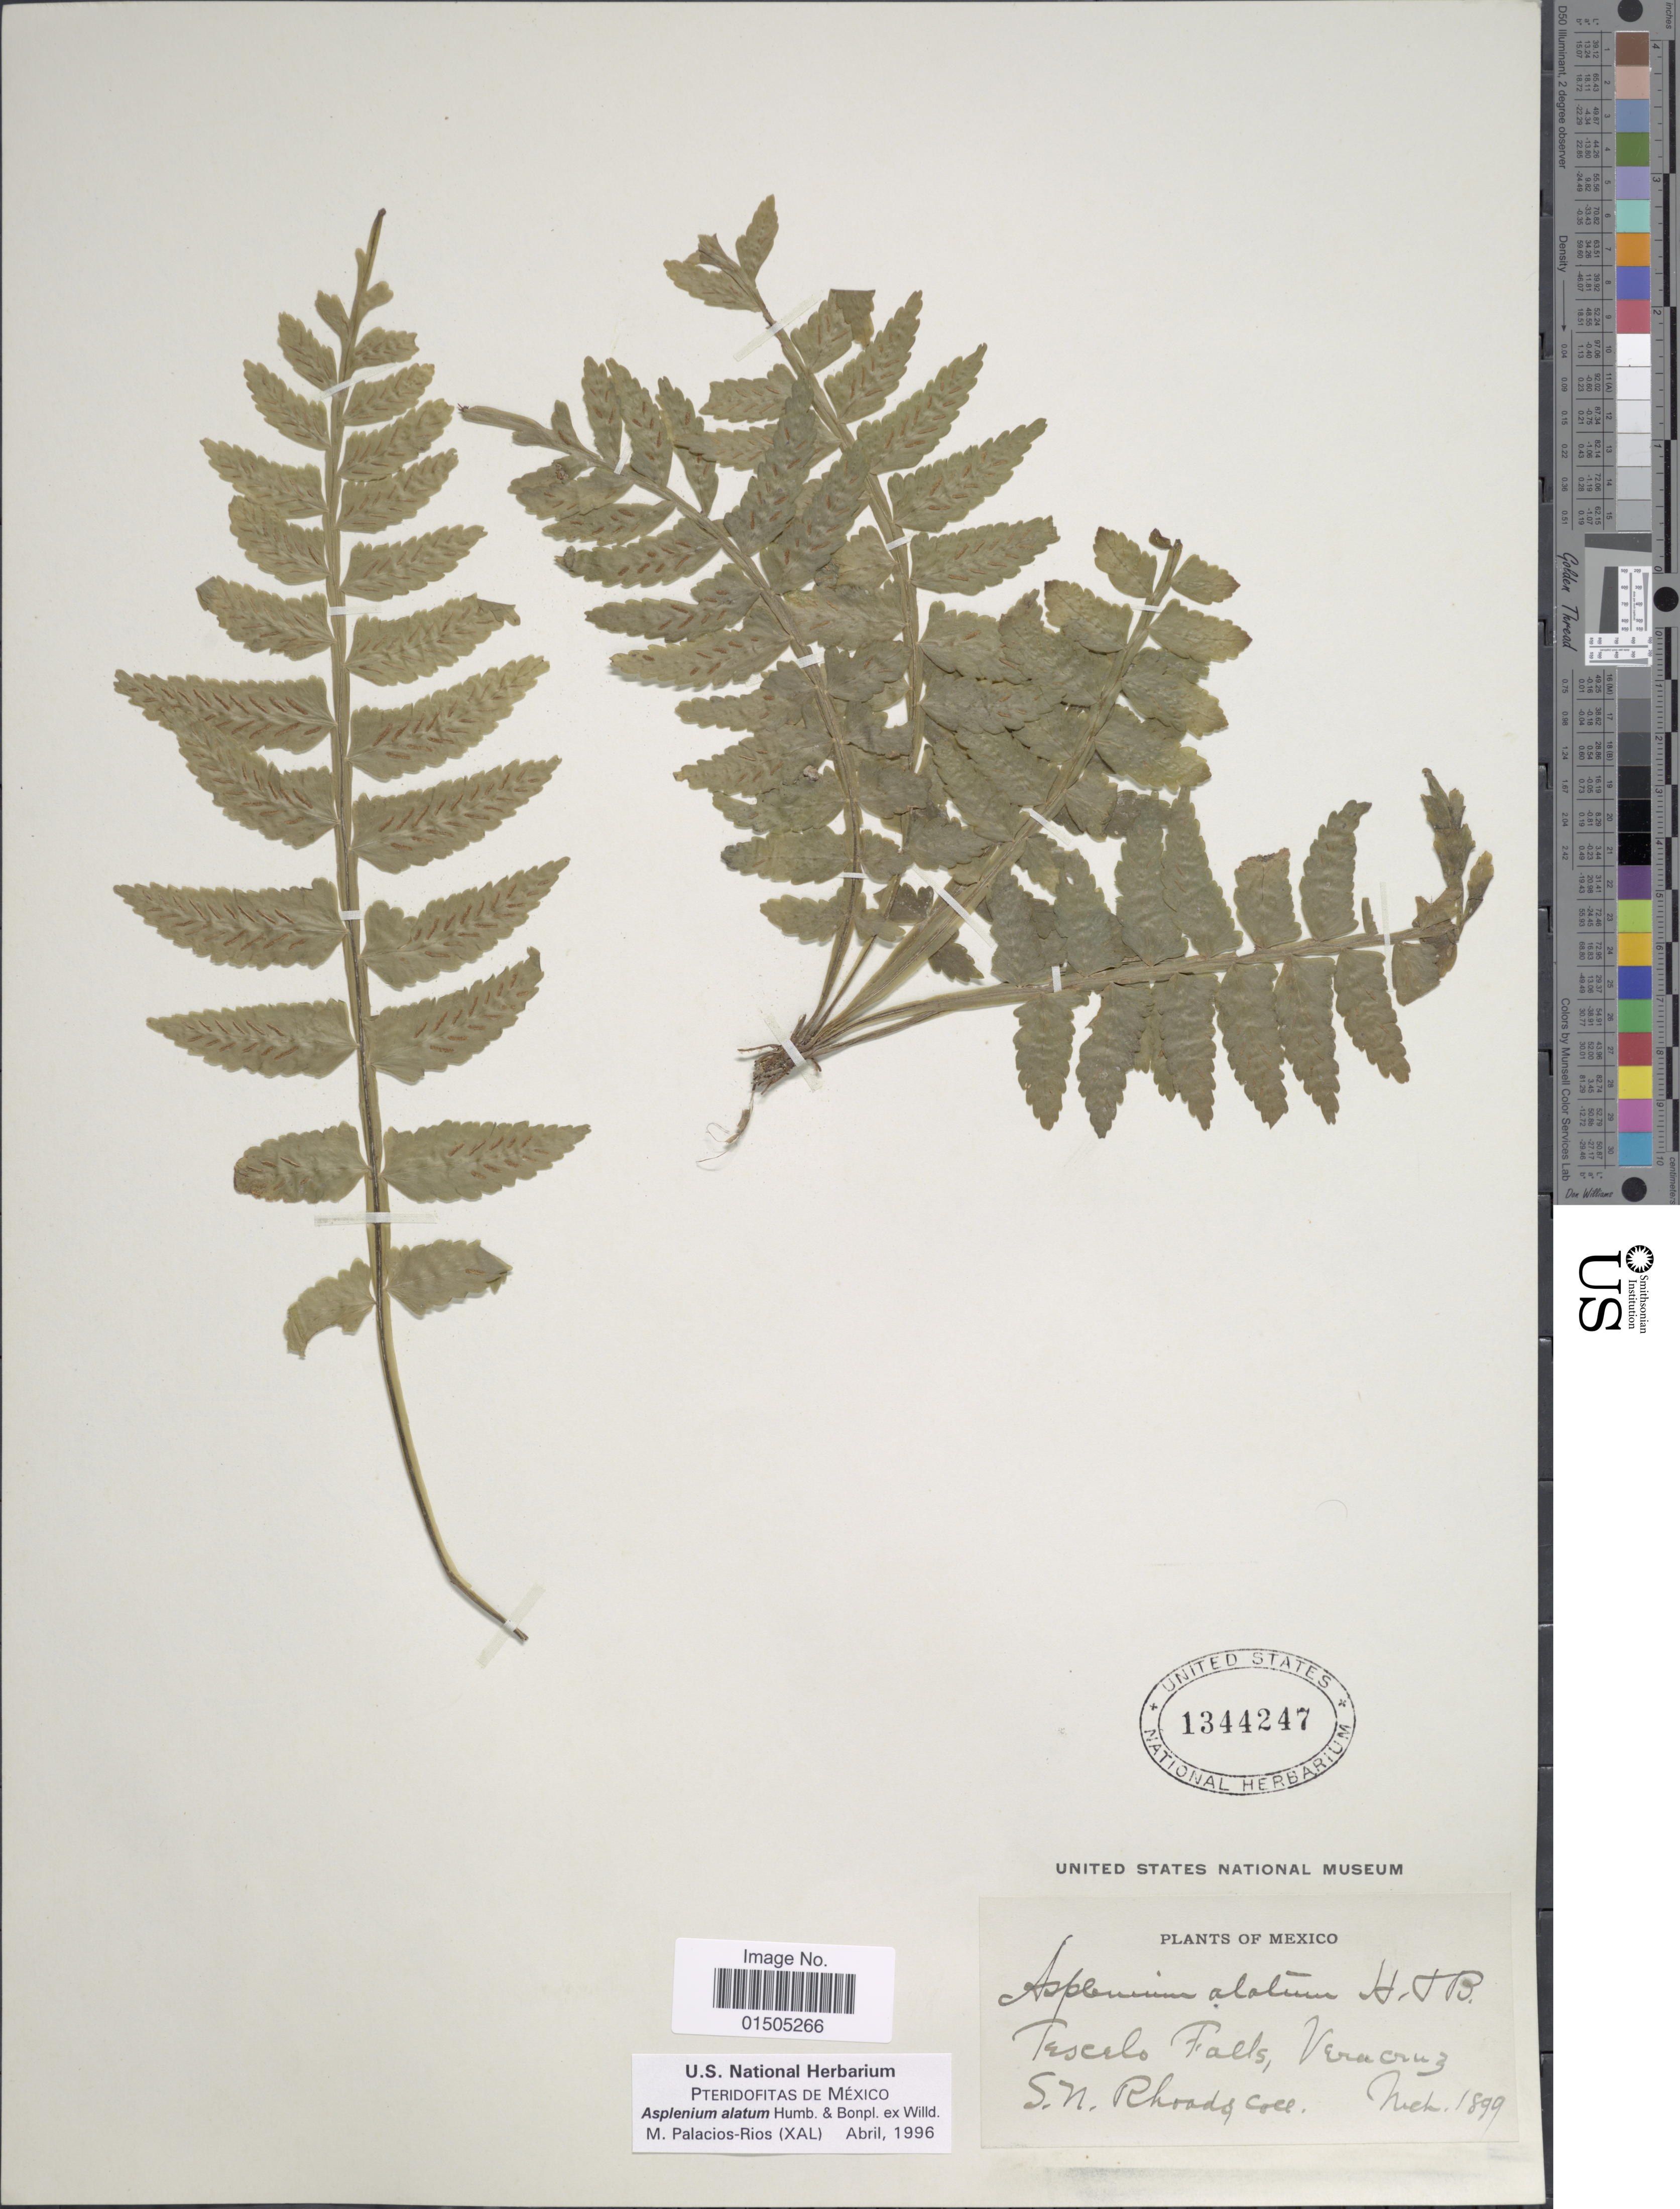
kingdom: Plantae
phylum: Tracheophyta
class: Polypodiopsida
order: Polypodiales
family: Aspleniaceae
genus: Asplenium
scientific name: Asplenium alatum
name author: Humb. & Bonpl. ex Willd.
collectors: S. Rhoads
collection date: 1899-03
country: Mexico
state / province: Veracruz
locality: Tescelo Falls.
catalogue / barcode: US 1344247